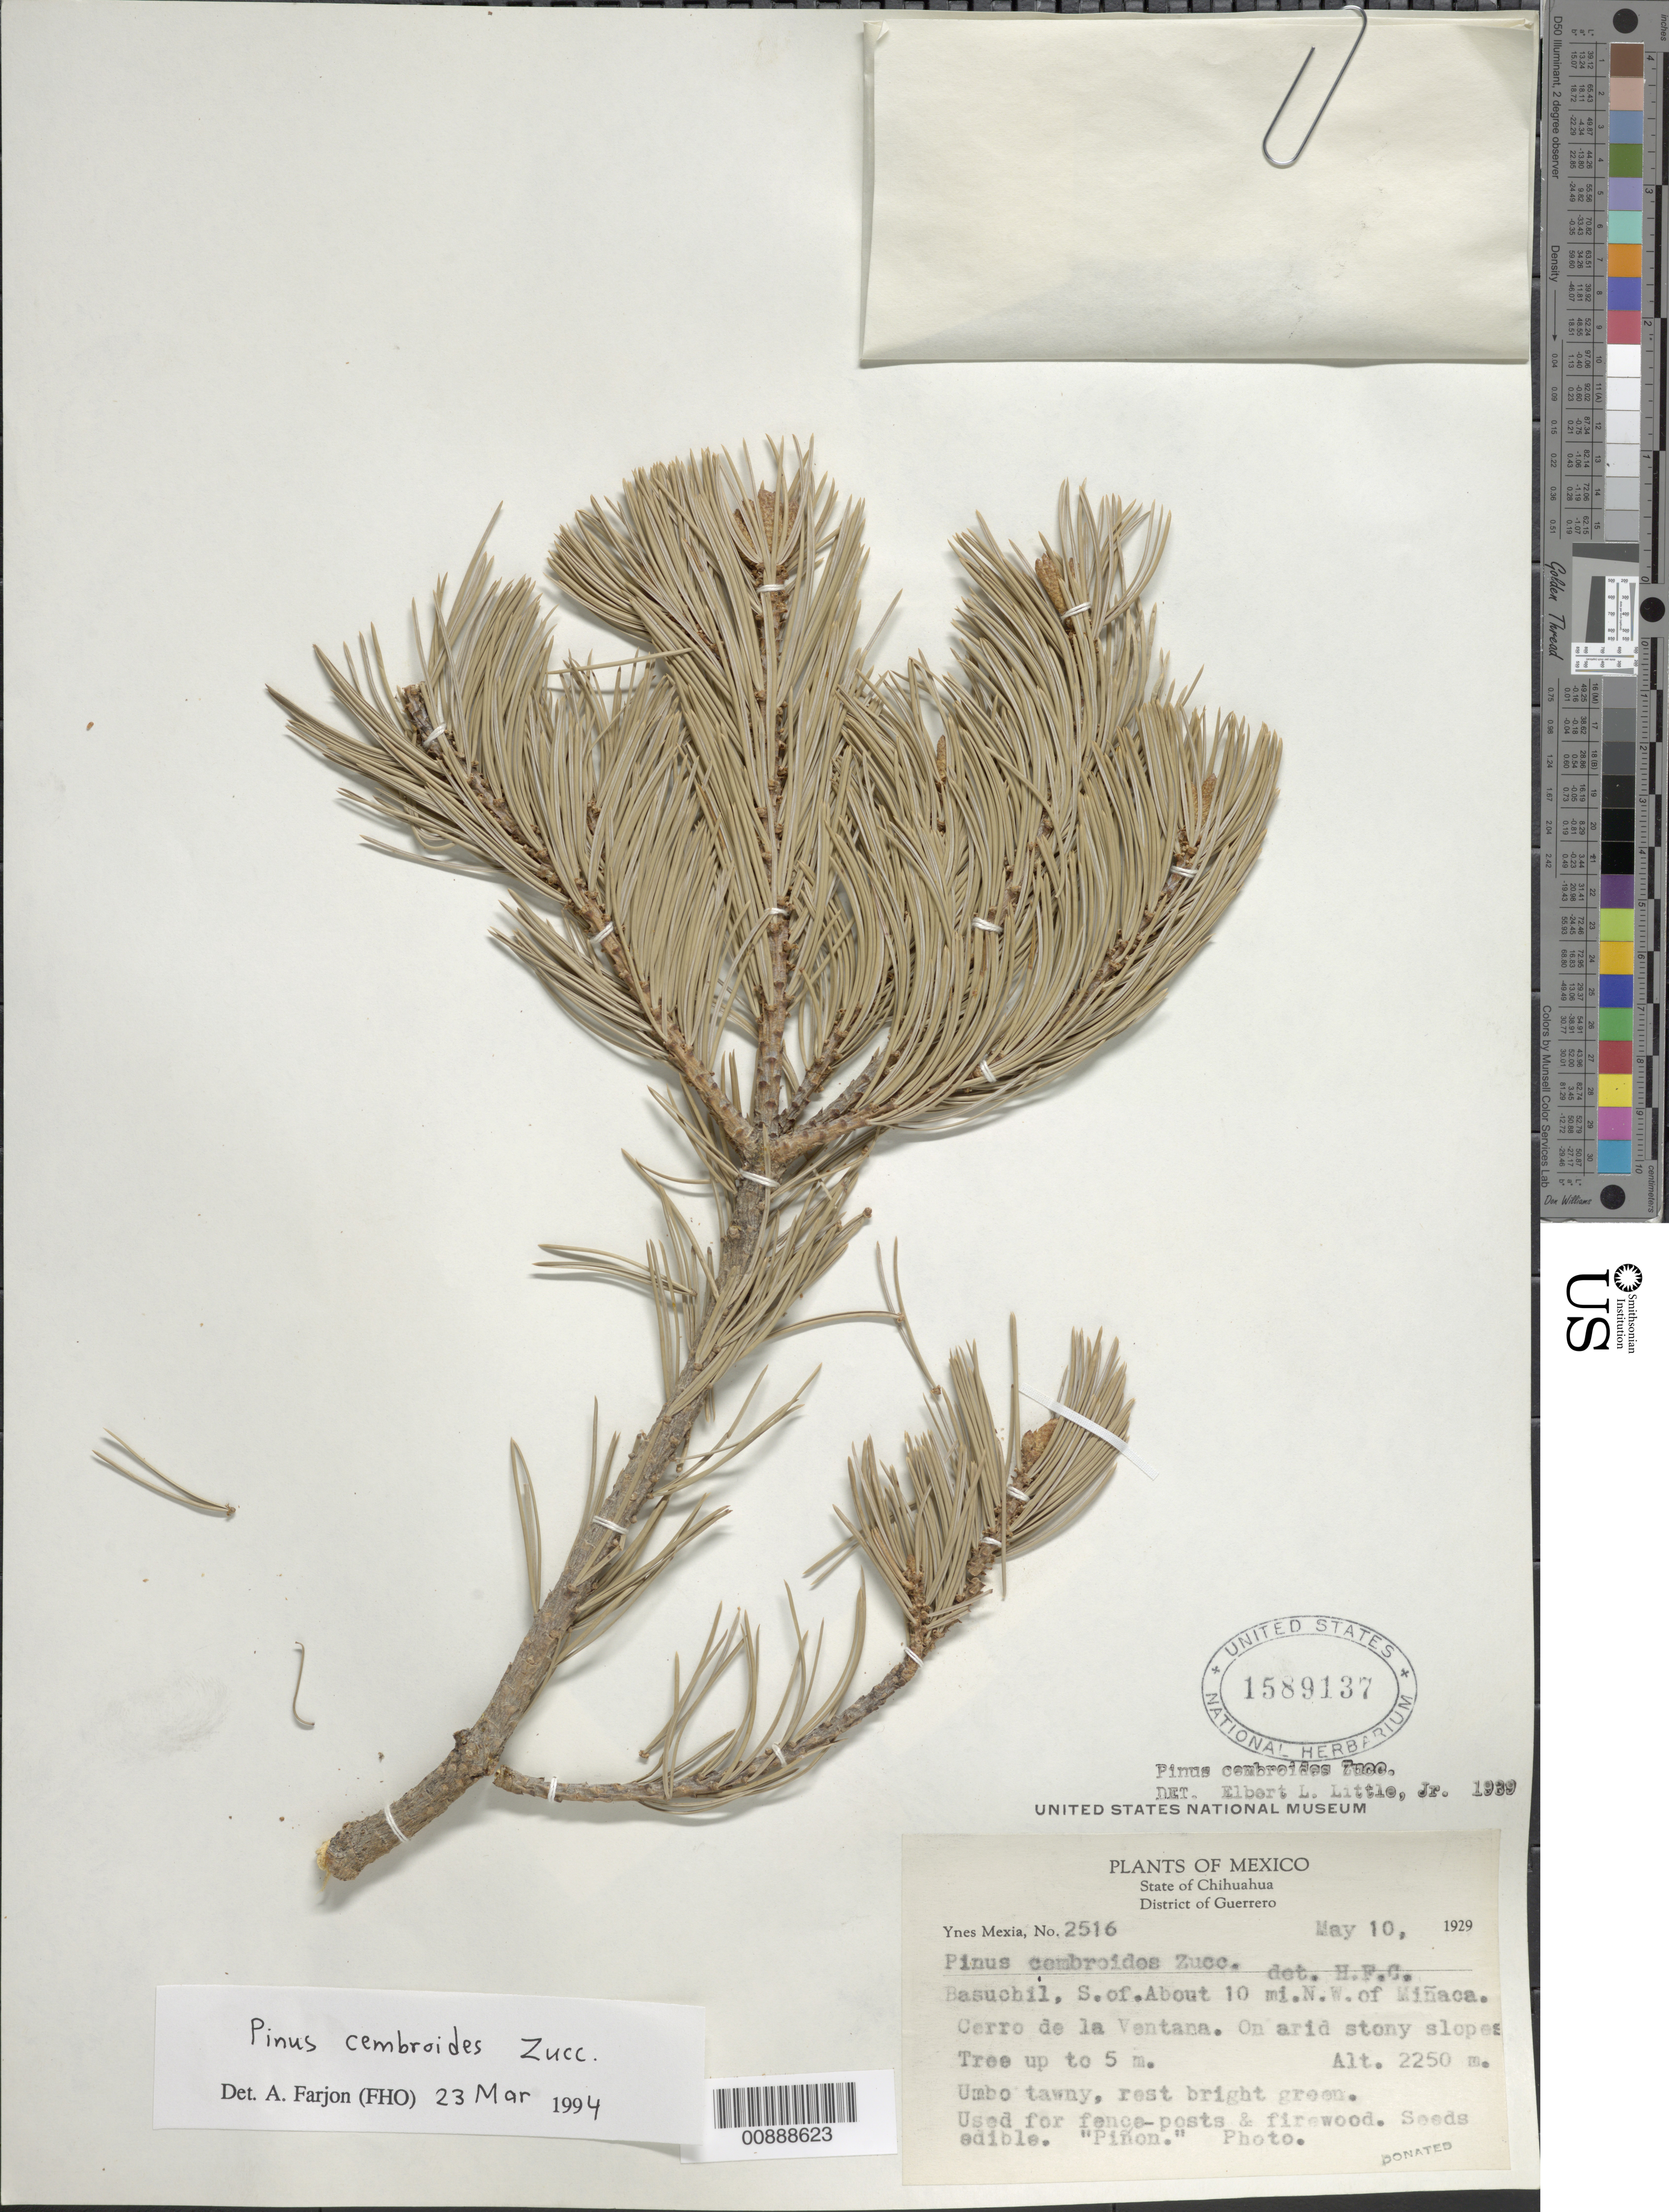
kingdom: Plantae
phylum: Tracheophyta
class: Pinopsida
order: Pinales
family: Pinaceae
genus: Pinus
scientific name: Pinus cembroides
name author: Zucc.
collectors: Y. Mexia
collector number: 2516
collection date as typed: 10 May 1929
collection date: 1929-05-10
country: Mexico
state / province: Chihuahua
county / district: Guerrero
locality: Basuchil, S of. About 10 mi. NW of Miñaca. Cerro de la Ventana. District of Guerrero, Chihuahua.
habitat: On arid stony slopes.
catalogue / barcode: US 1589137